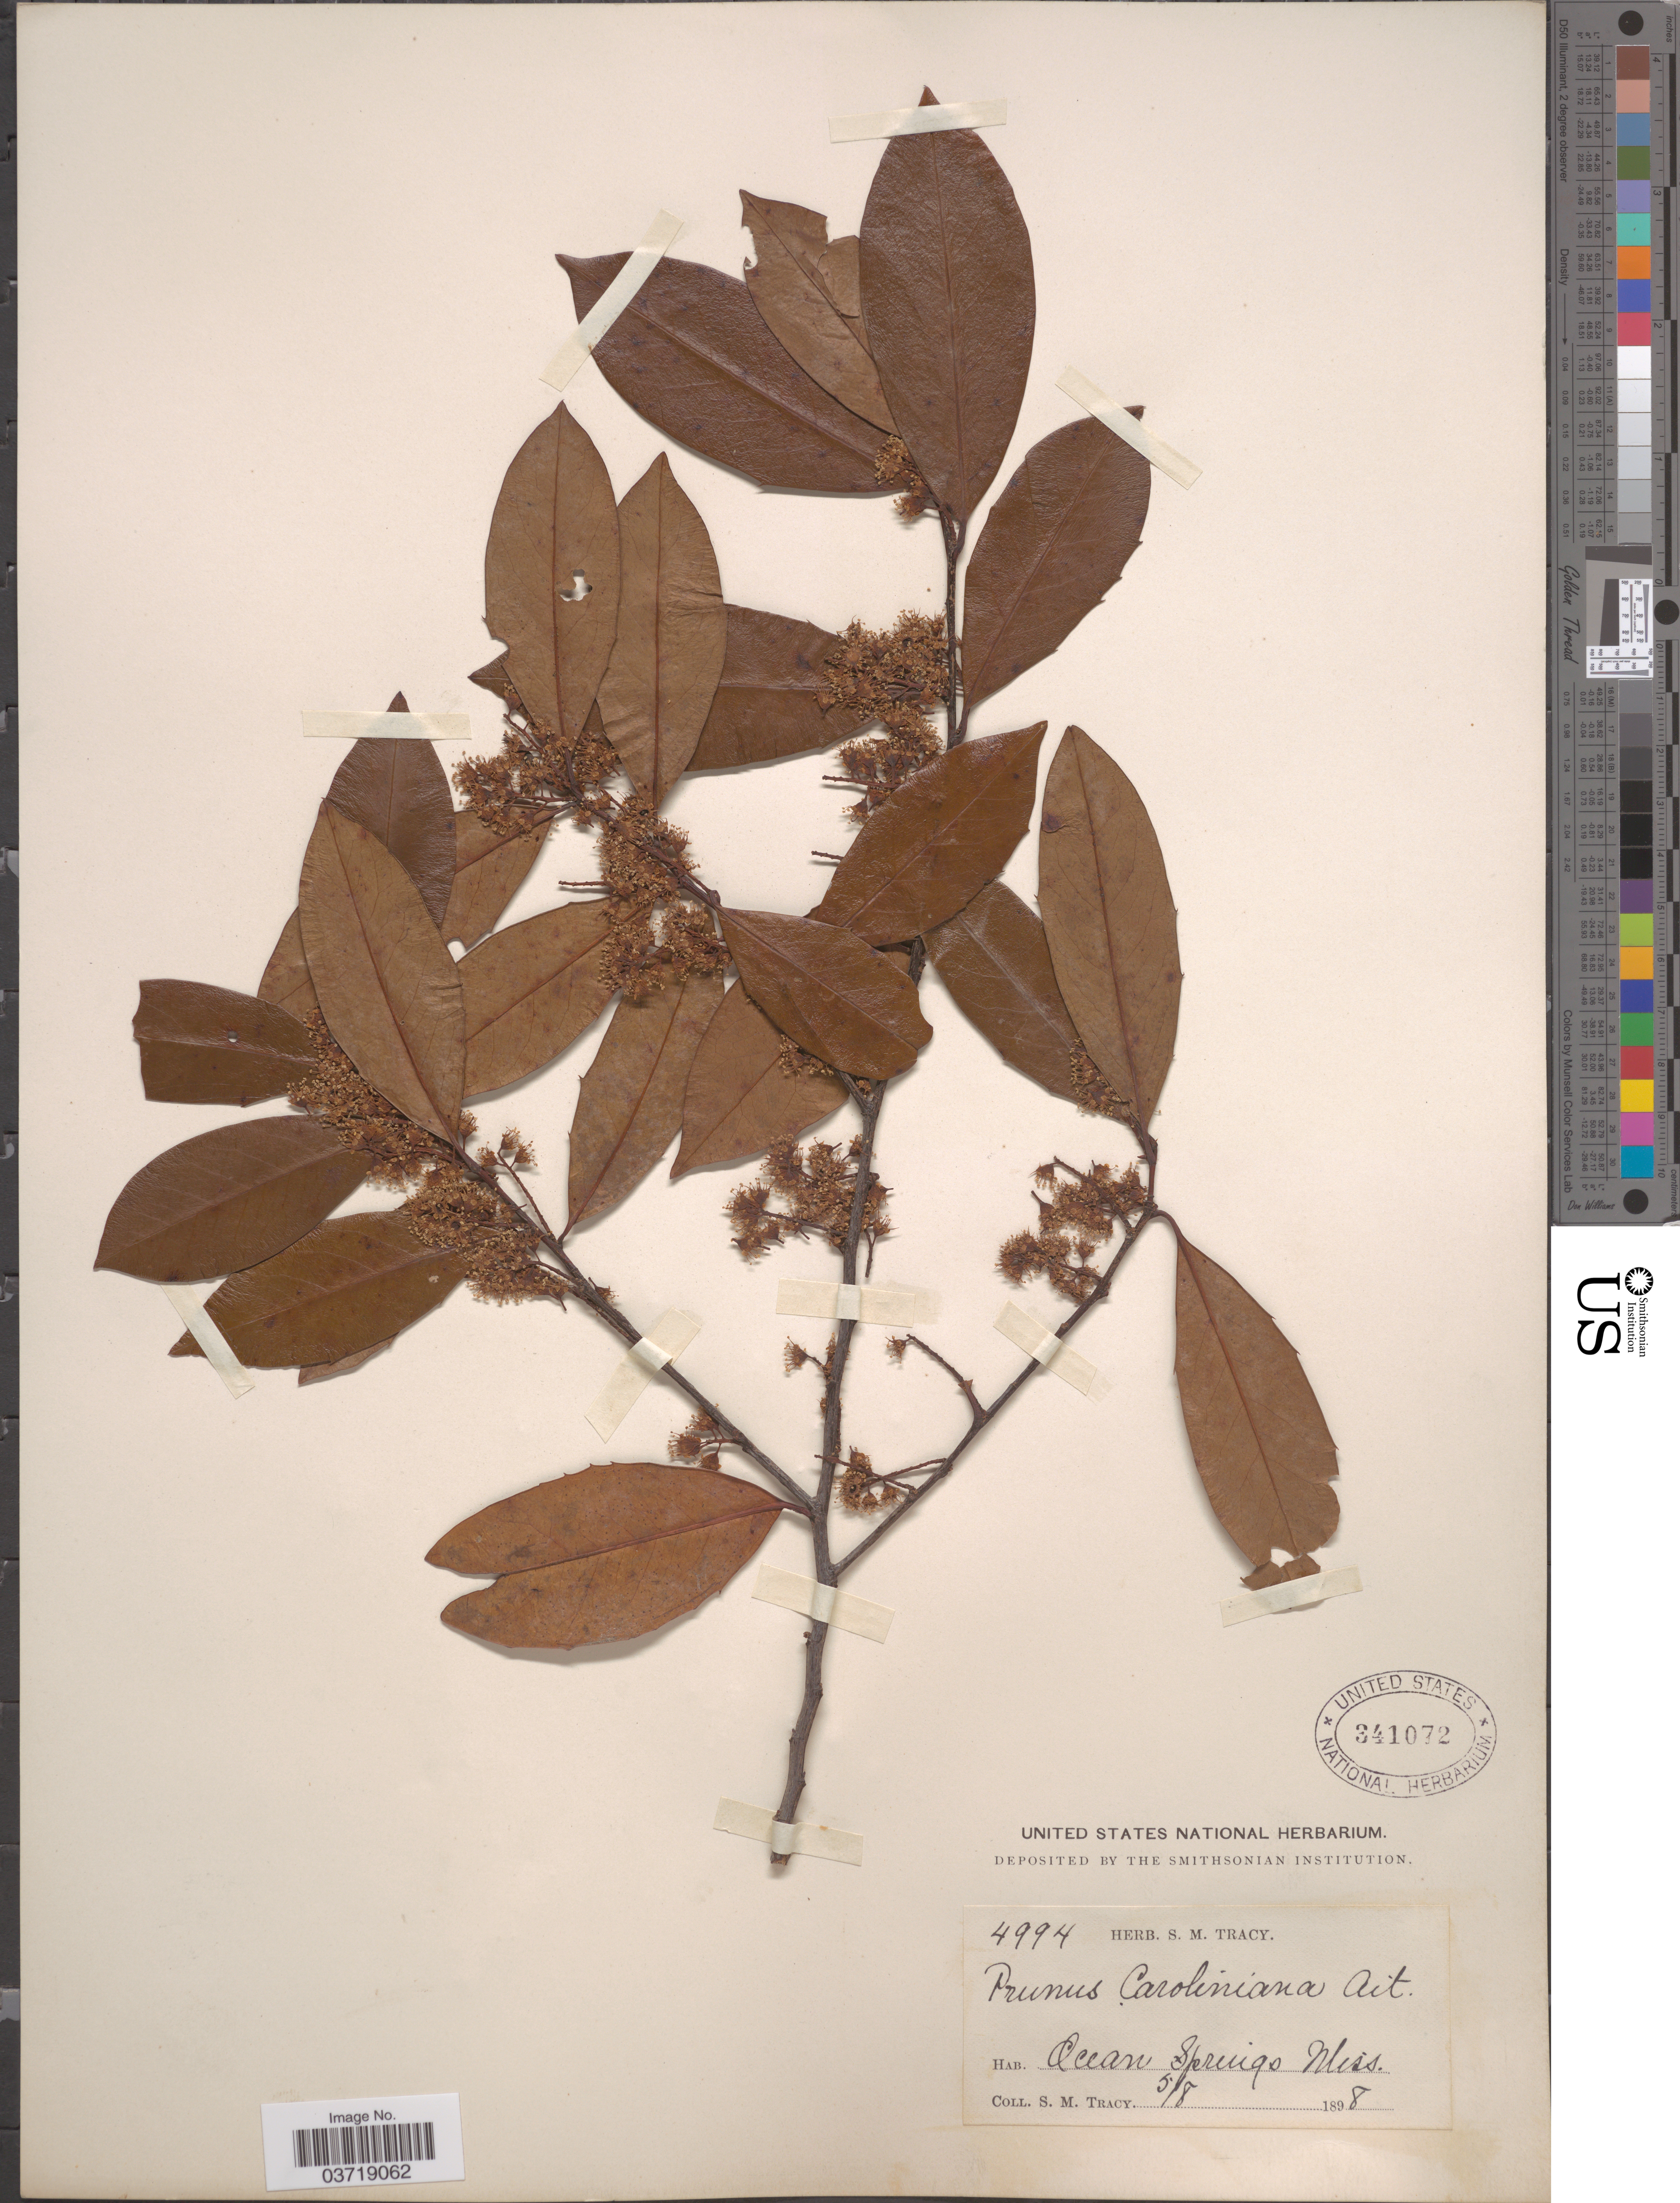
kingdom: Plantae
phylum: Tracheophyta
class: Magnoliopsida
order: Rosales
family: Rosaceae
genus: Prunus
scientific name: Prunus caroliniana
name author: (Mill.) Aiton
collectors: S. M. Tracy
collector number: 4994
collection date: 1898-05-08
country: United States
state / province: Mississippi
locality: Ocean Springs.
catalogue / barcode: US 341072